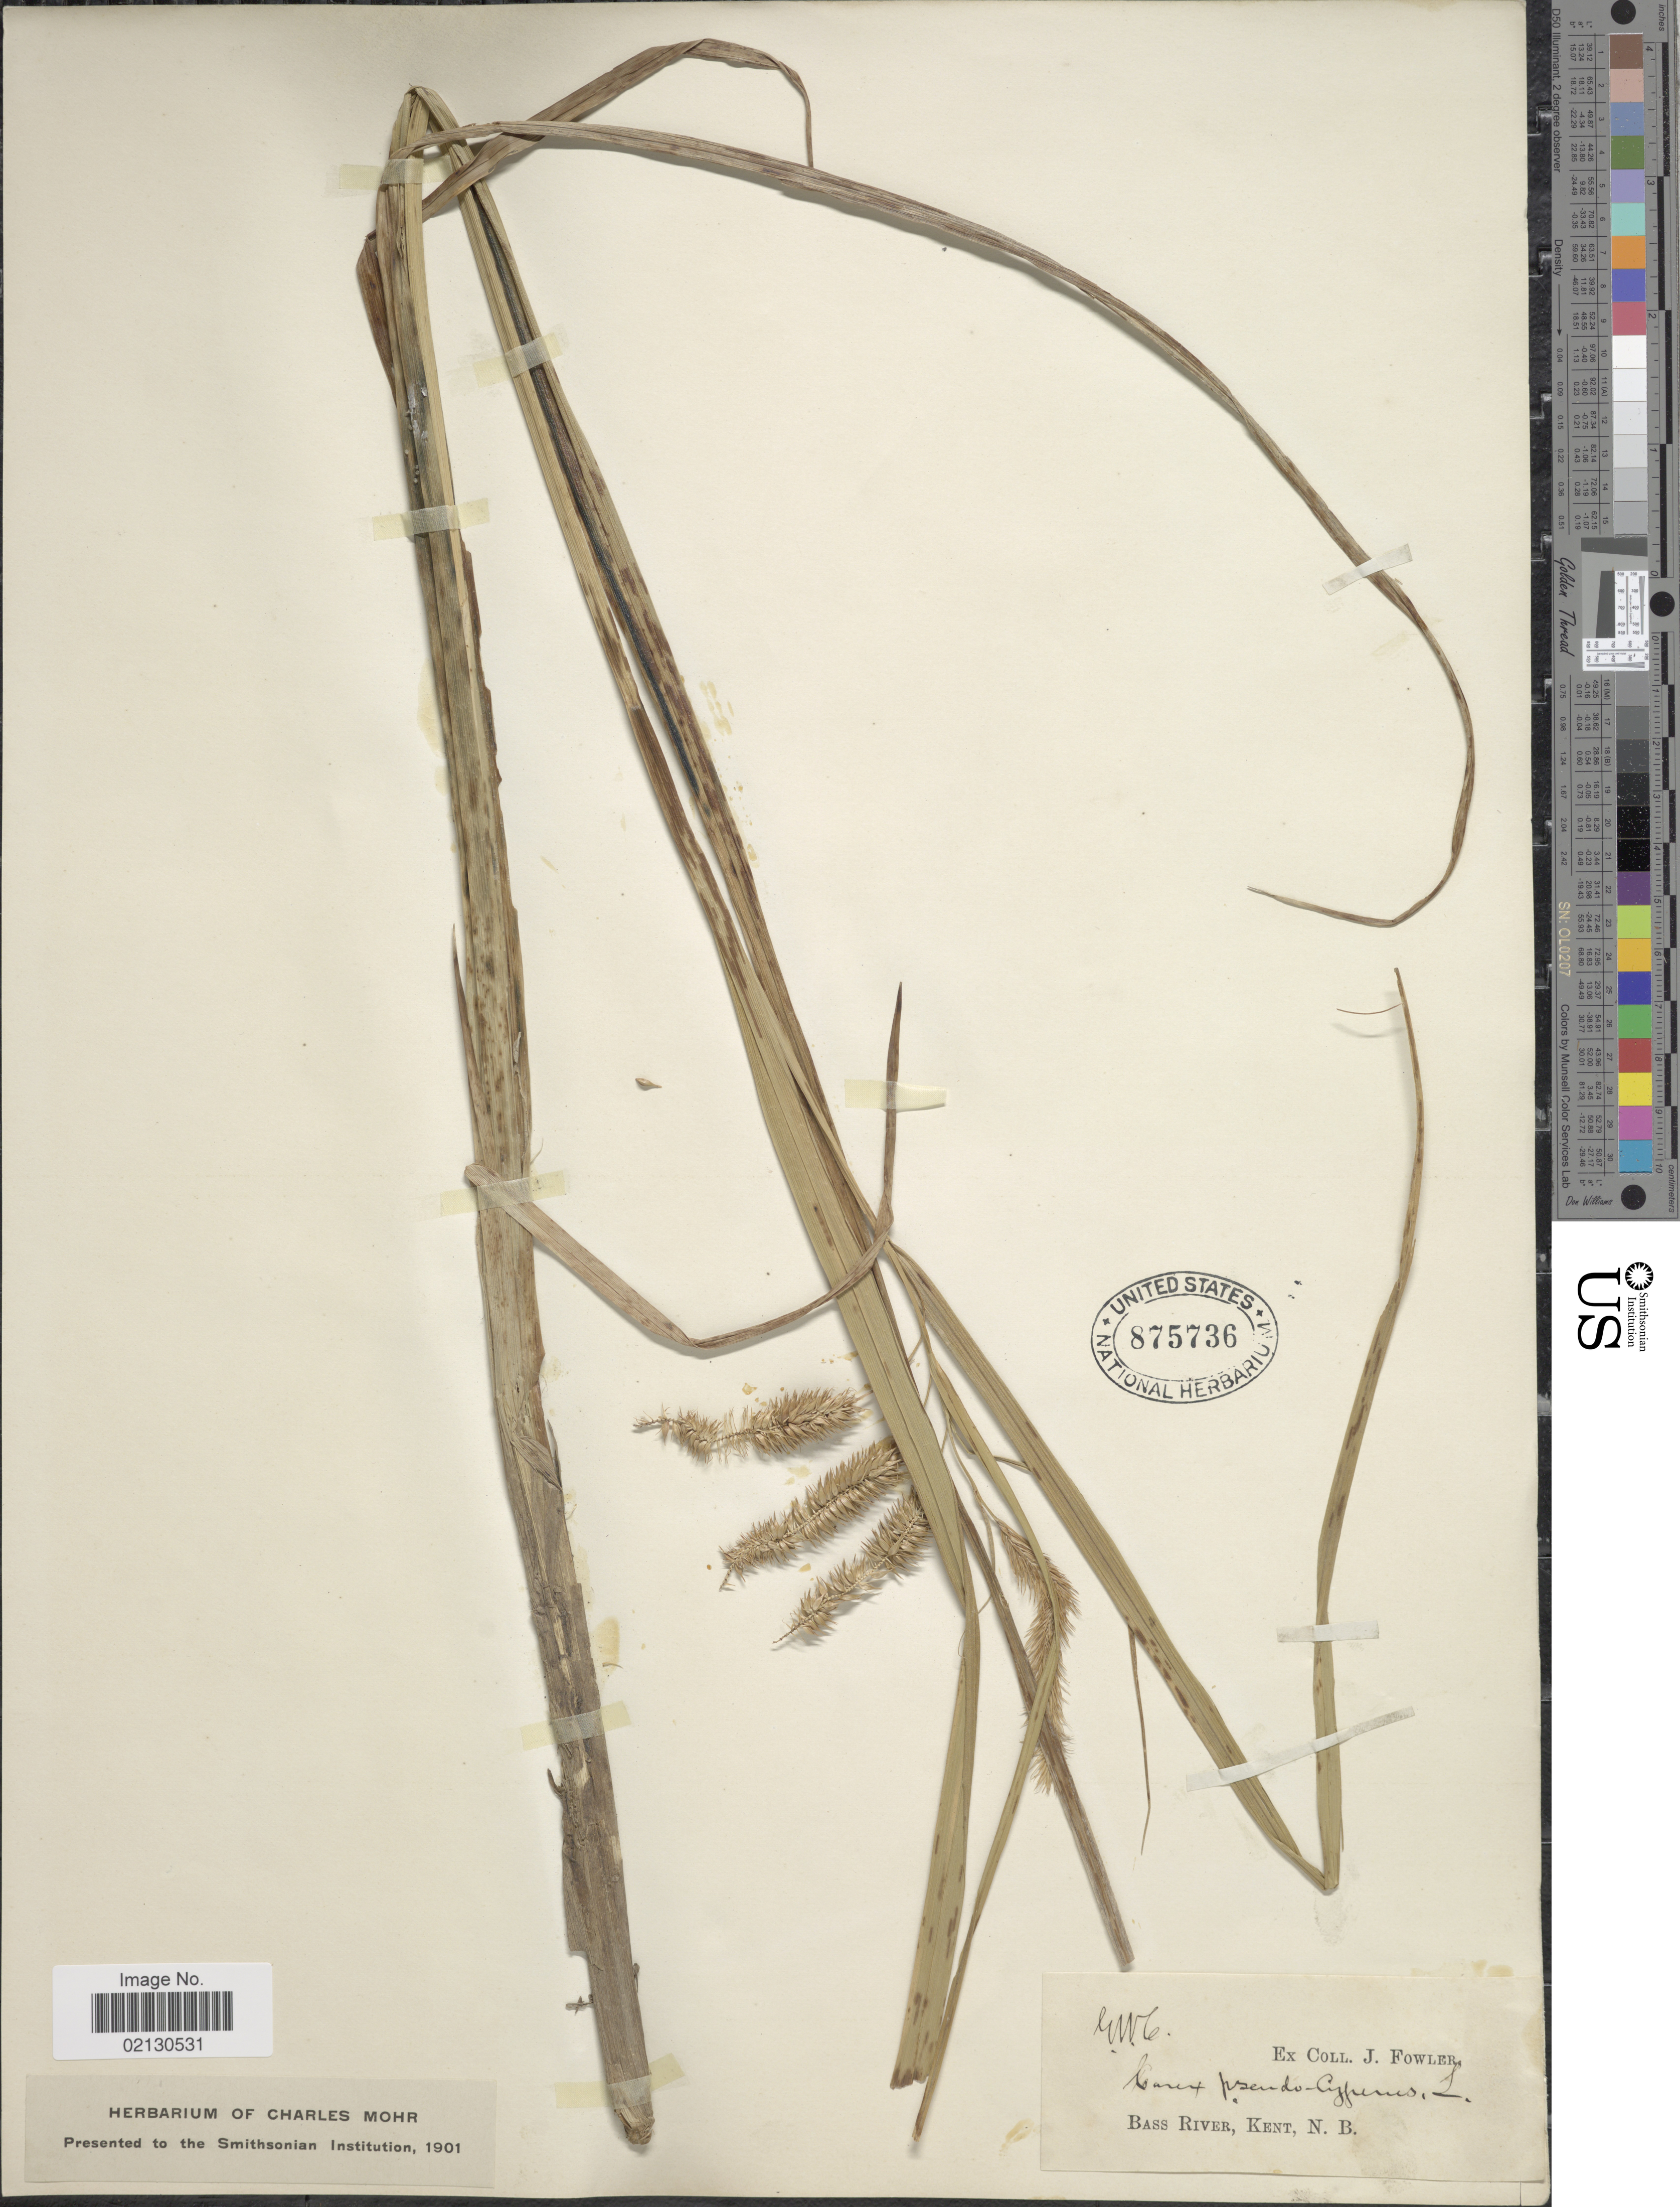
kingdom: Plantae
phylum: Tracheophyta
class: Liliopsida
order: Poales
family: Cyperaceae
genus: Carex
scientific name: Carex pseudocyperus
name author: L.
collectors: ex herb. J. Fowler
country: Canada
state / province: New Brunswick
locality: Bass River, Kent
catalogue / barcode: US 875736